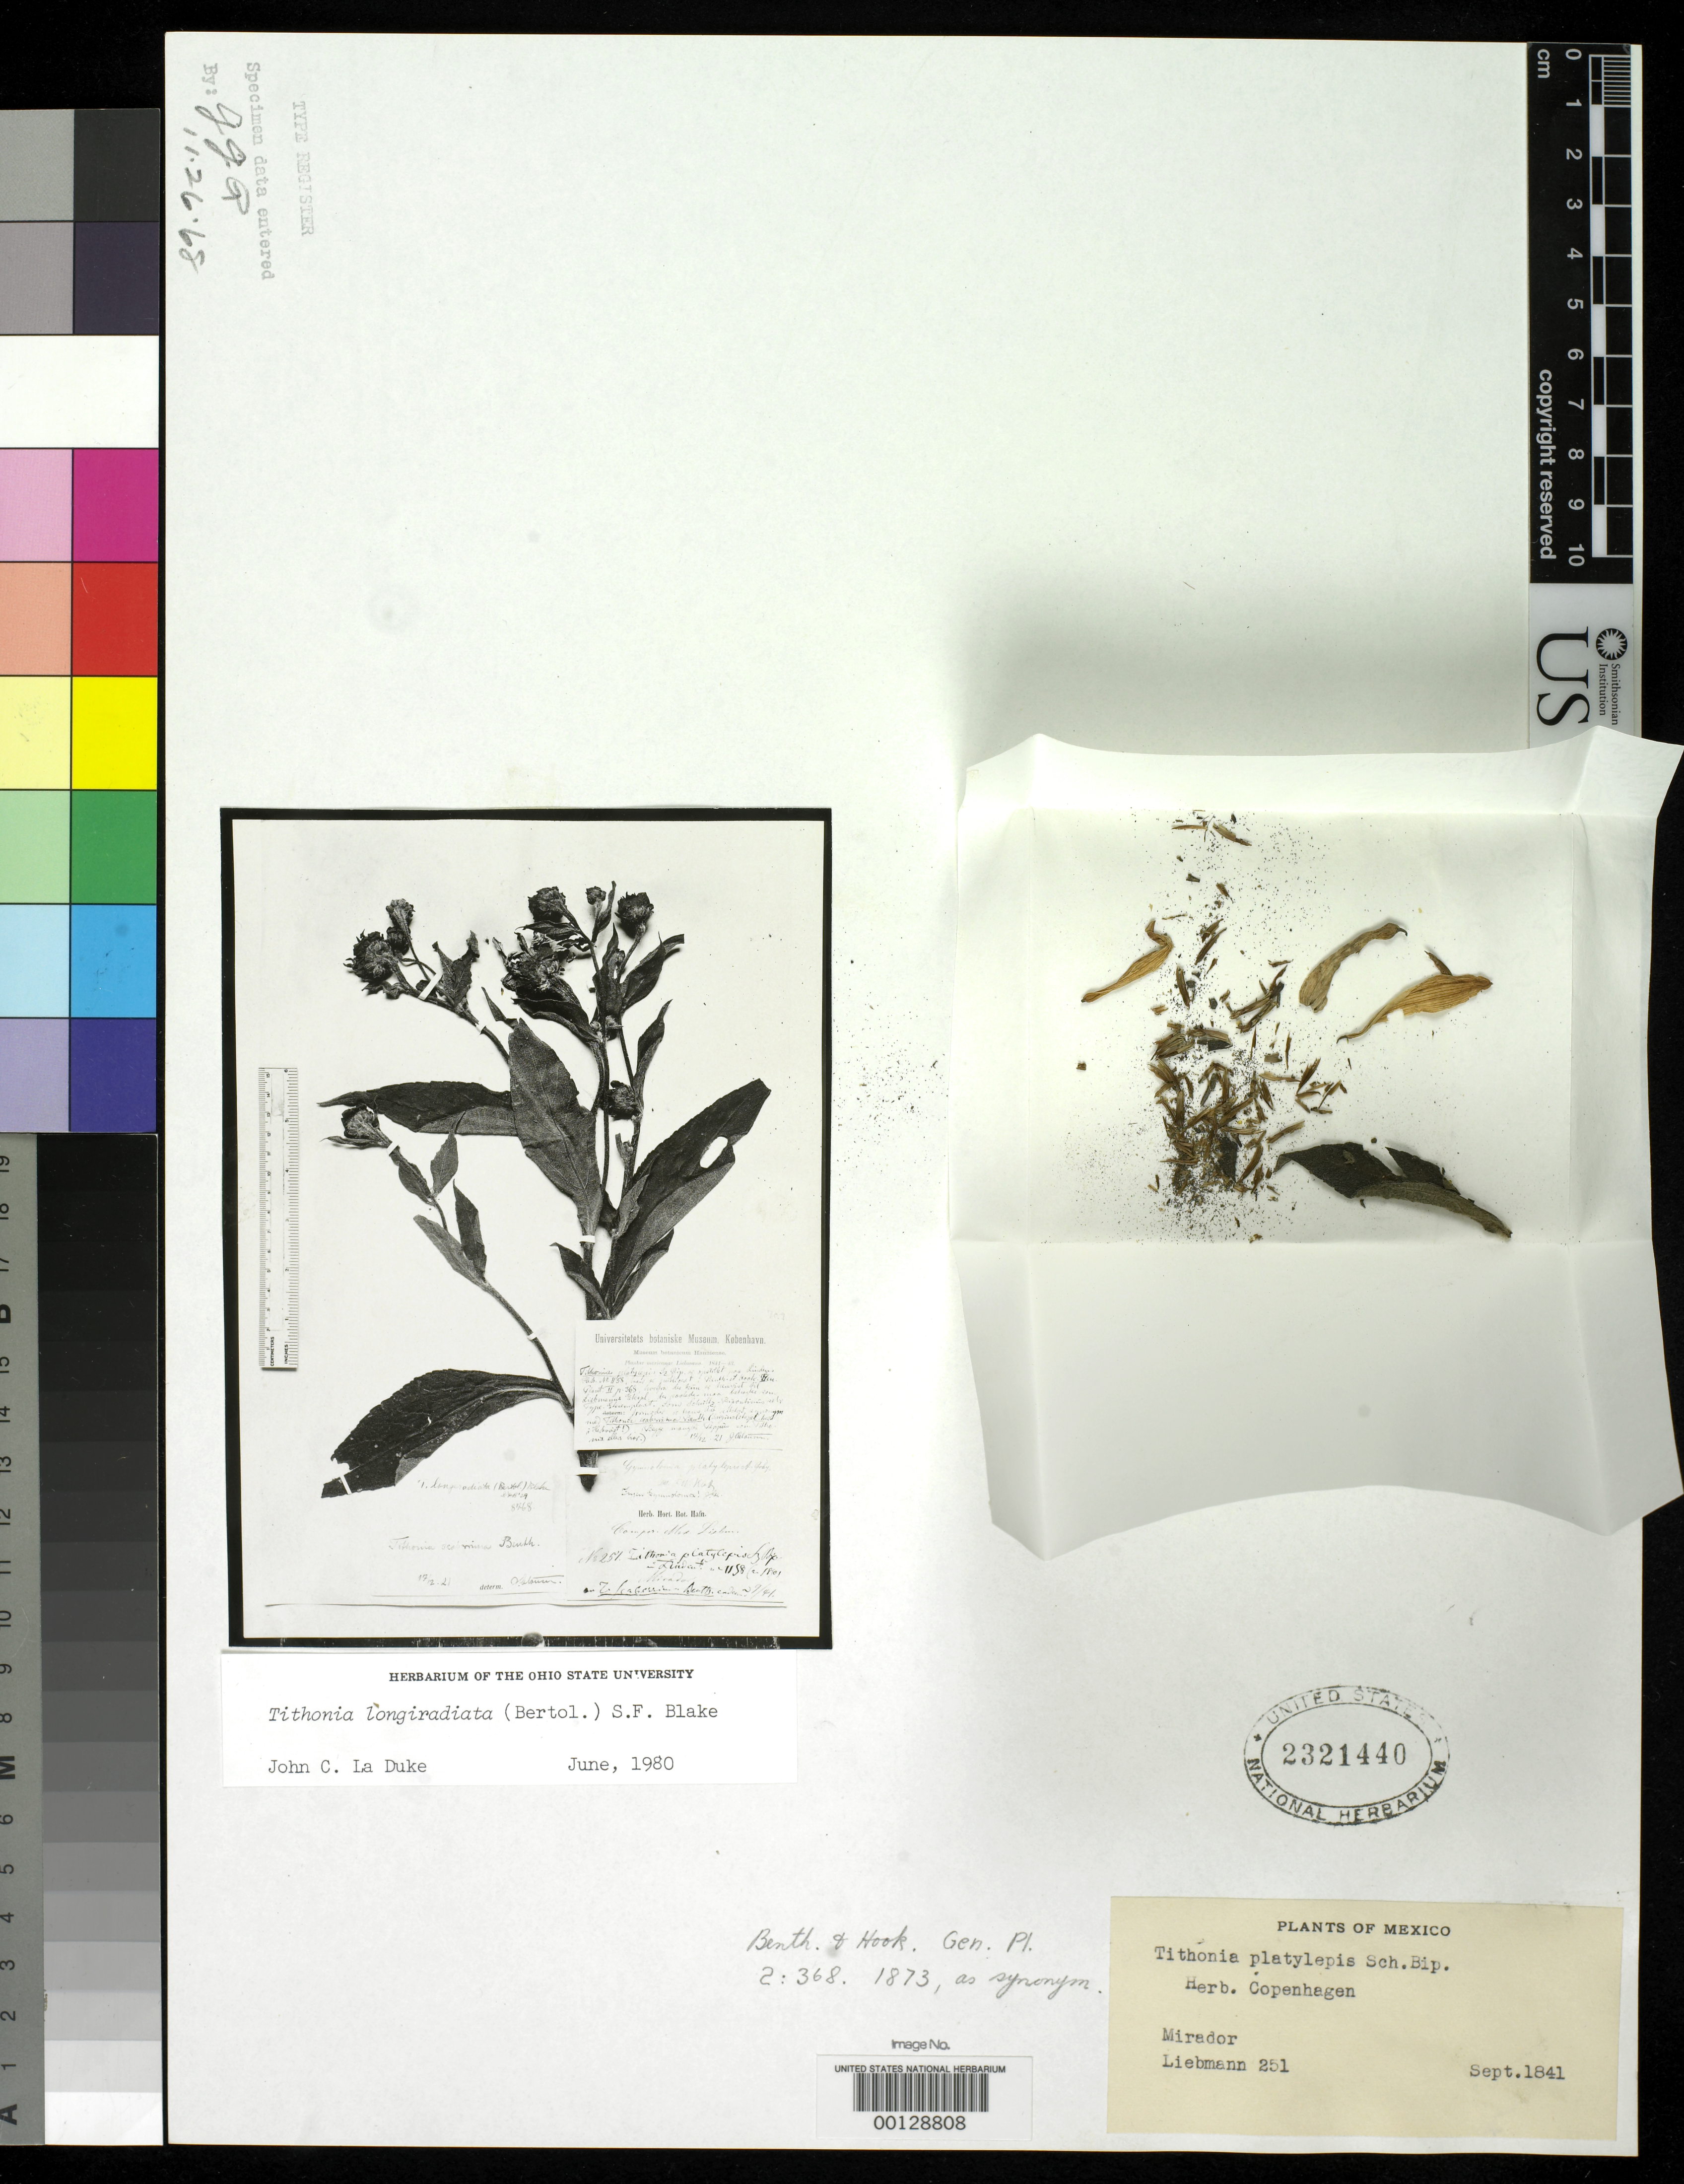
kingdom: Plantae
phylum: Tracheophyta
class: Magnoliopsida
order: Asterales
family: Asteraceae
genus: Tithonia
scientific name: Tithonia platylepis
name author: Sch. Bip.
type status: Type Material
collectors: F. M. Liebmann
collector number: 251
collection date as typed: Sep 1841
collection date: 1841-09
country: Mexico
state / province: Veracruz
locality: Mirador.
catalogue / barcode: US 2321440